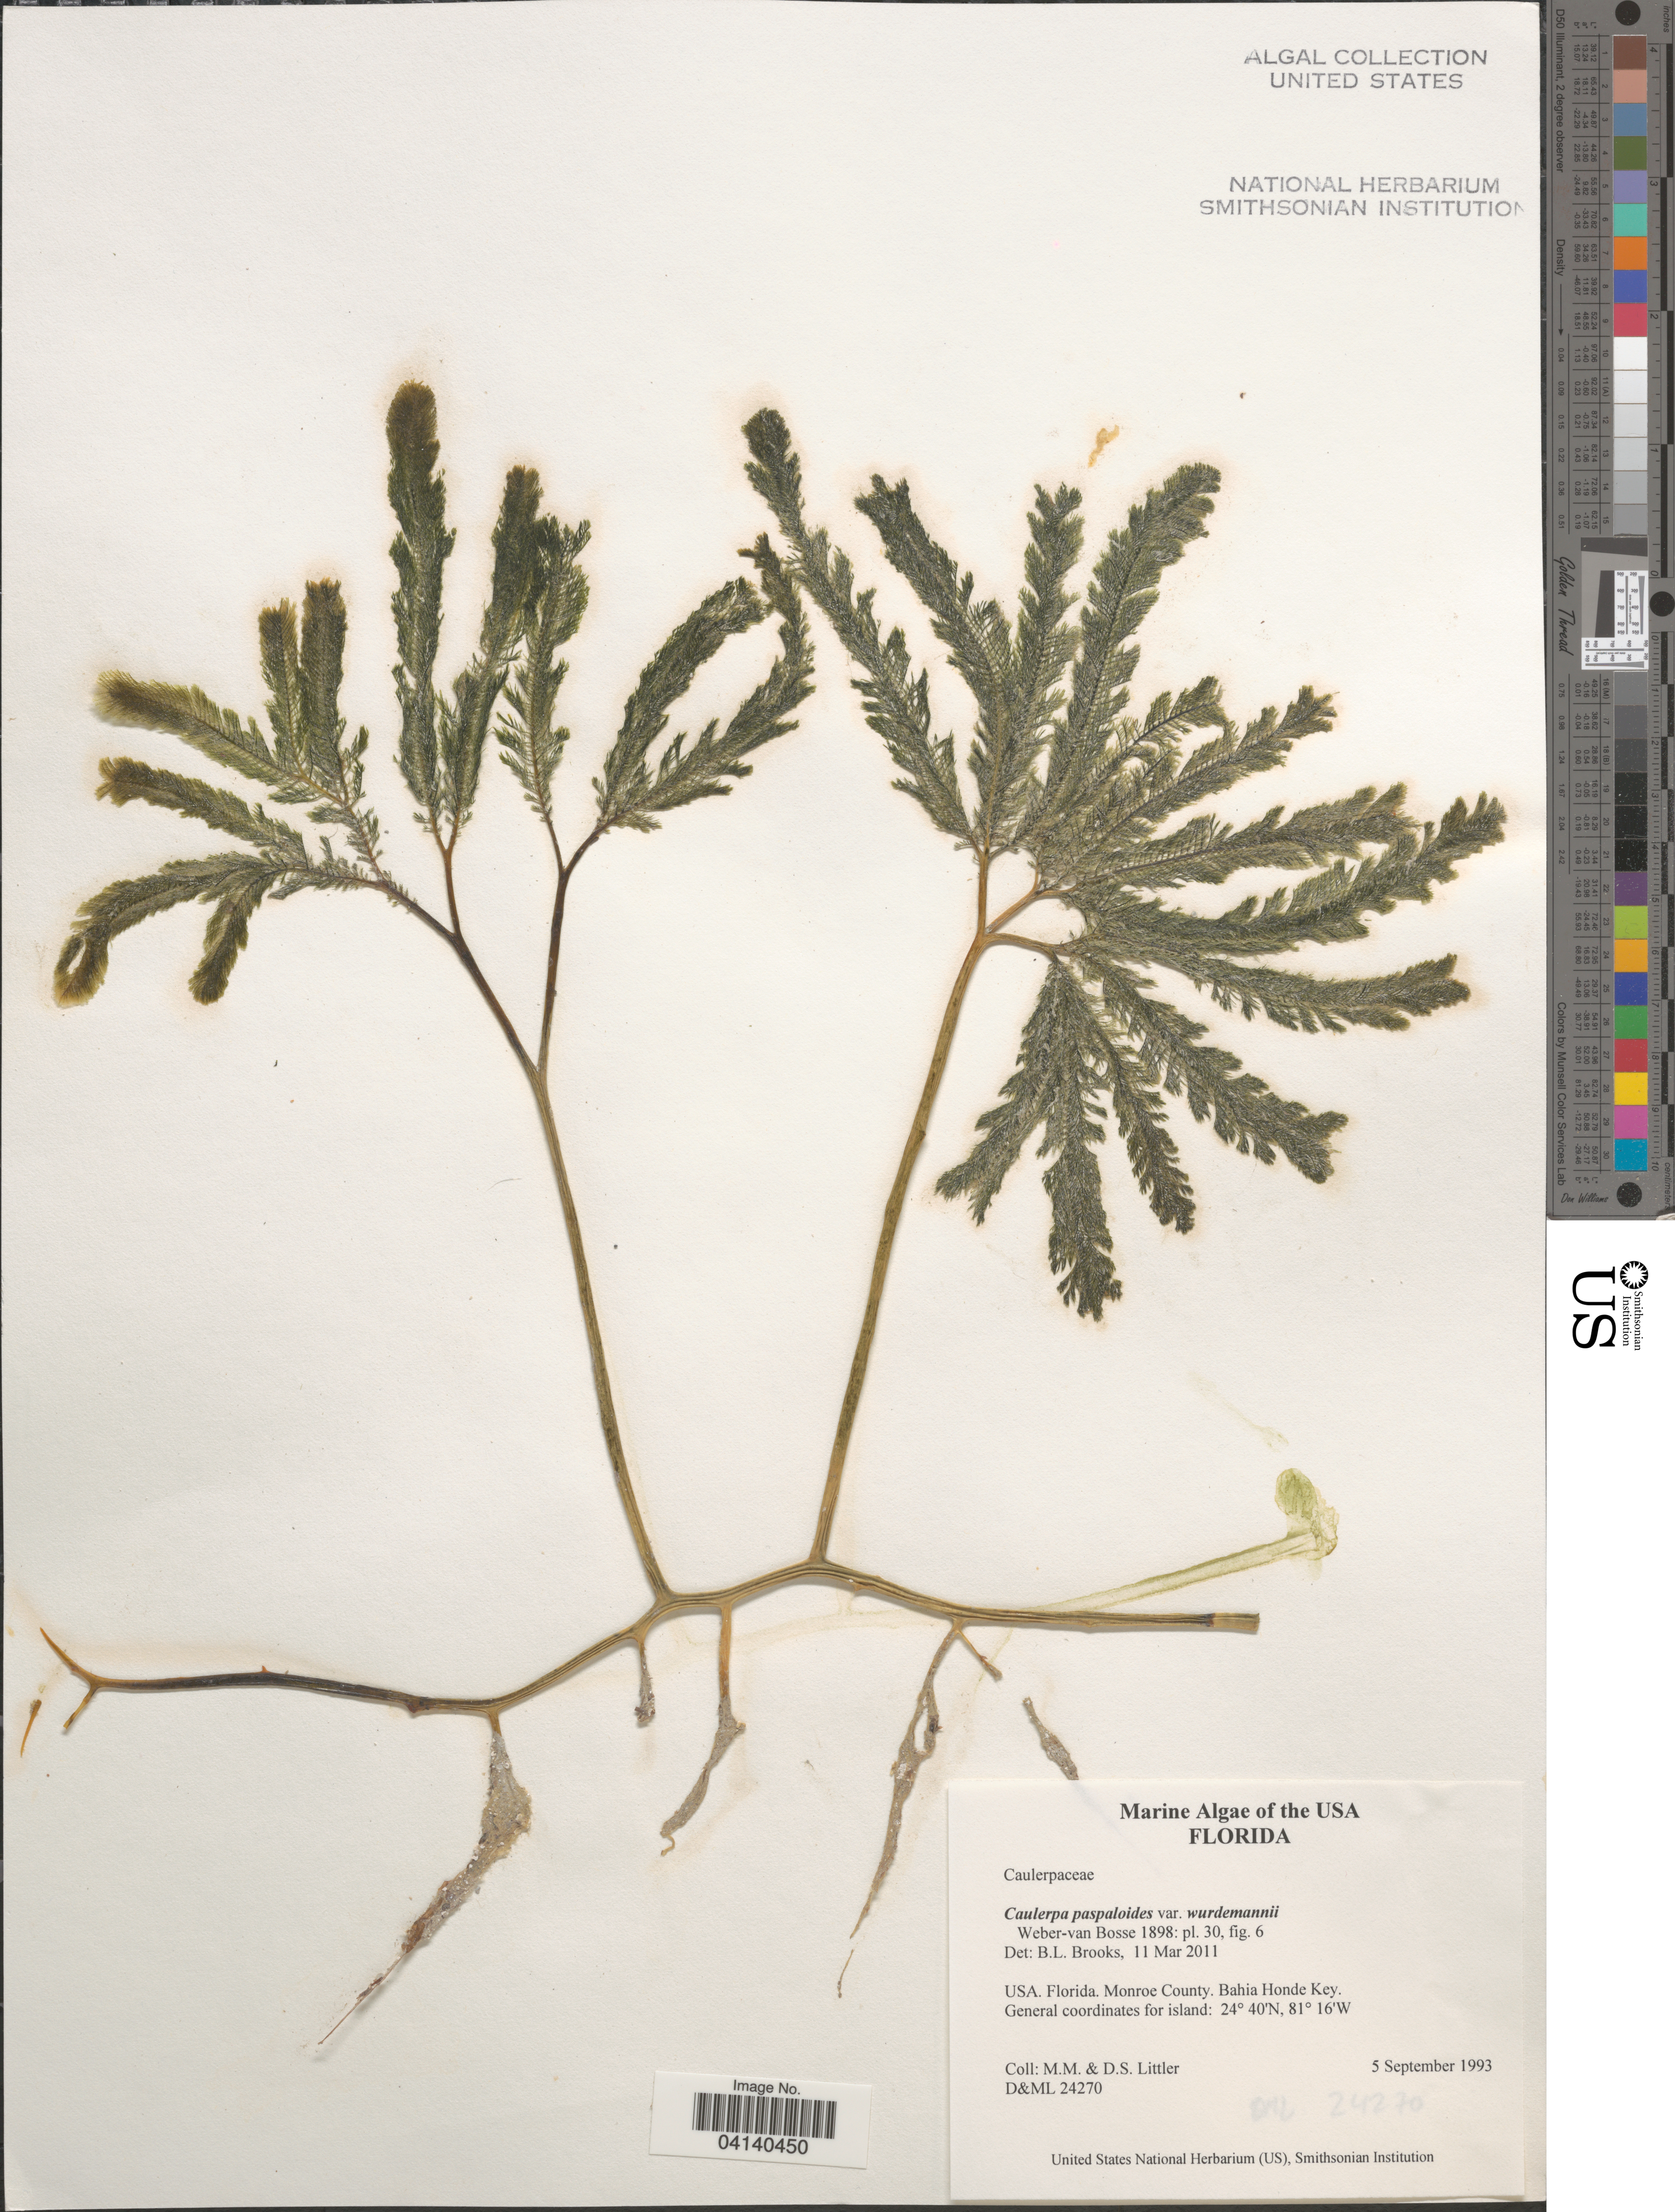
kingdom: Plantae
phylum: Chlorophyta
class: Ulvophyceae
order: Bryopsidales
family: Caulerpaceae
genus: Caulerpa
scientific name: Caulerpa paspaloides var. wurdemannii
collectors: D. S. Littler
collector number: D&ML24270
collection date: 1993-09-05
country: United States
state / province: Florida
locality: Monroe County. Bahia Honde Key.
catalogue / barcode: US 240467